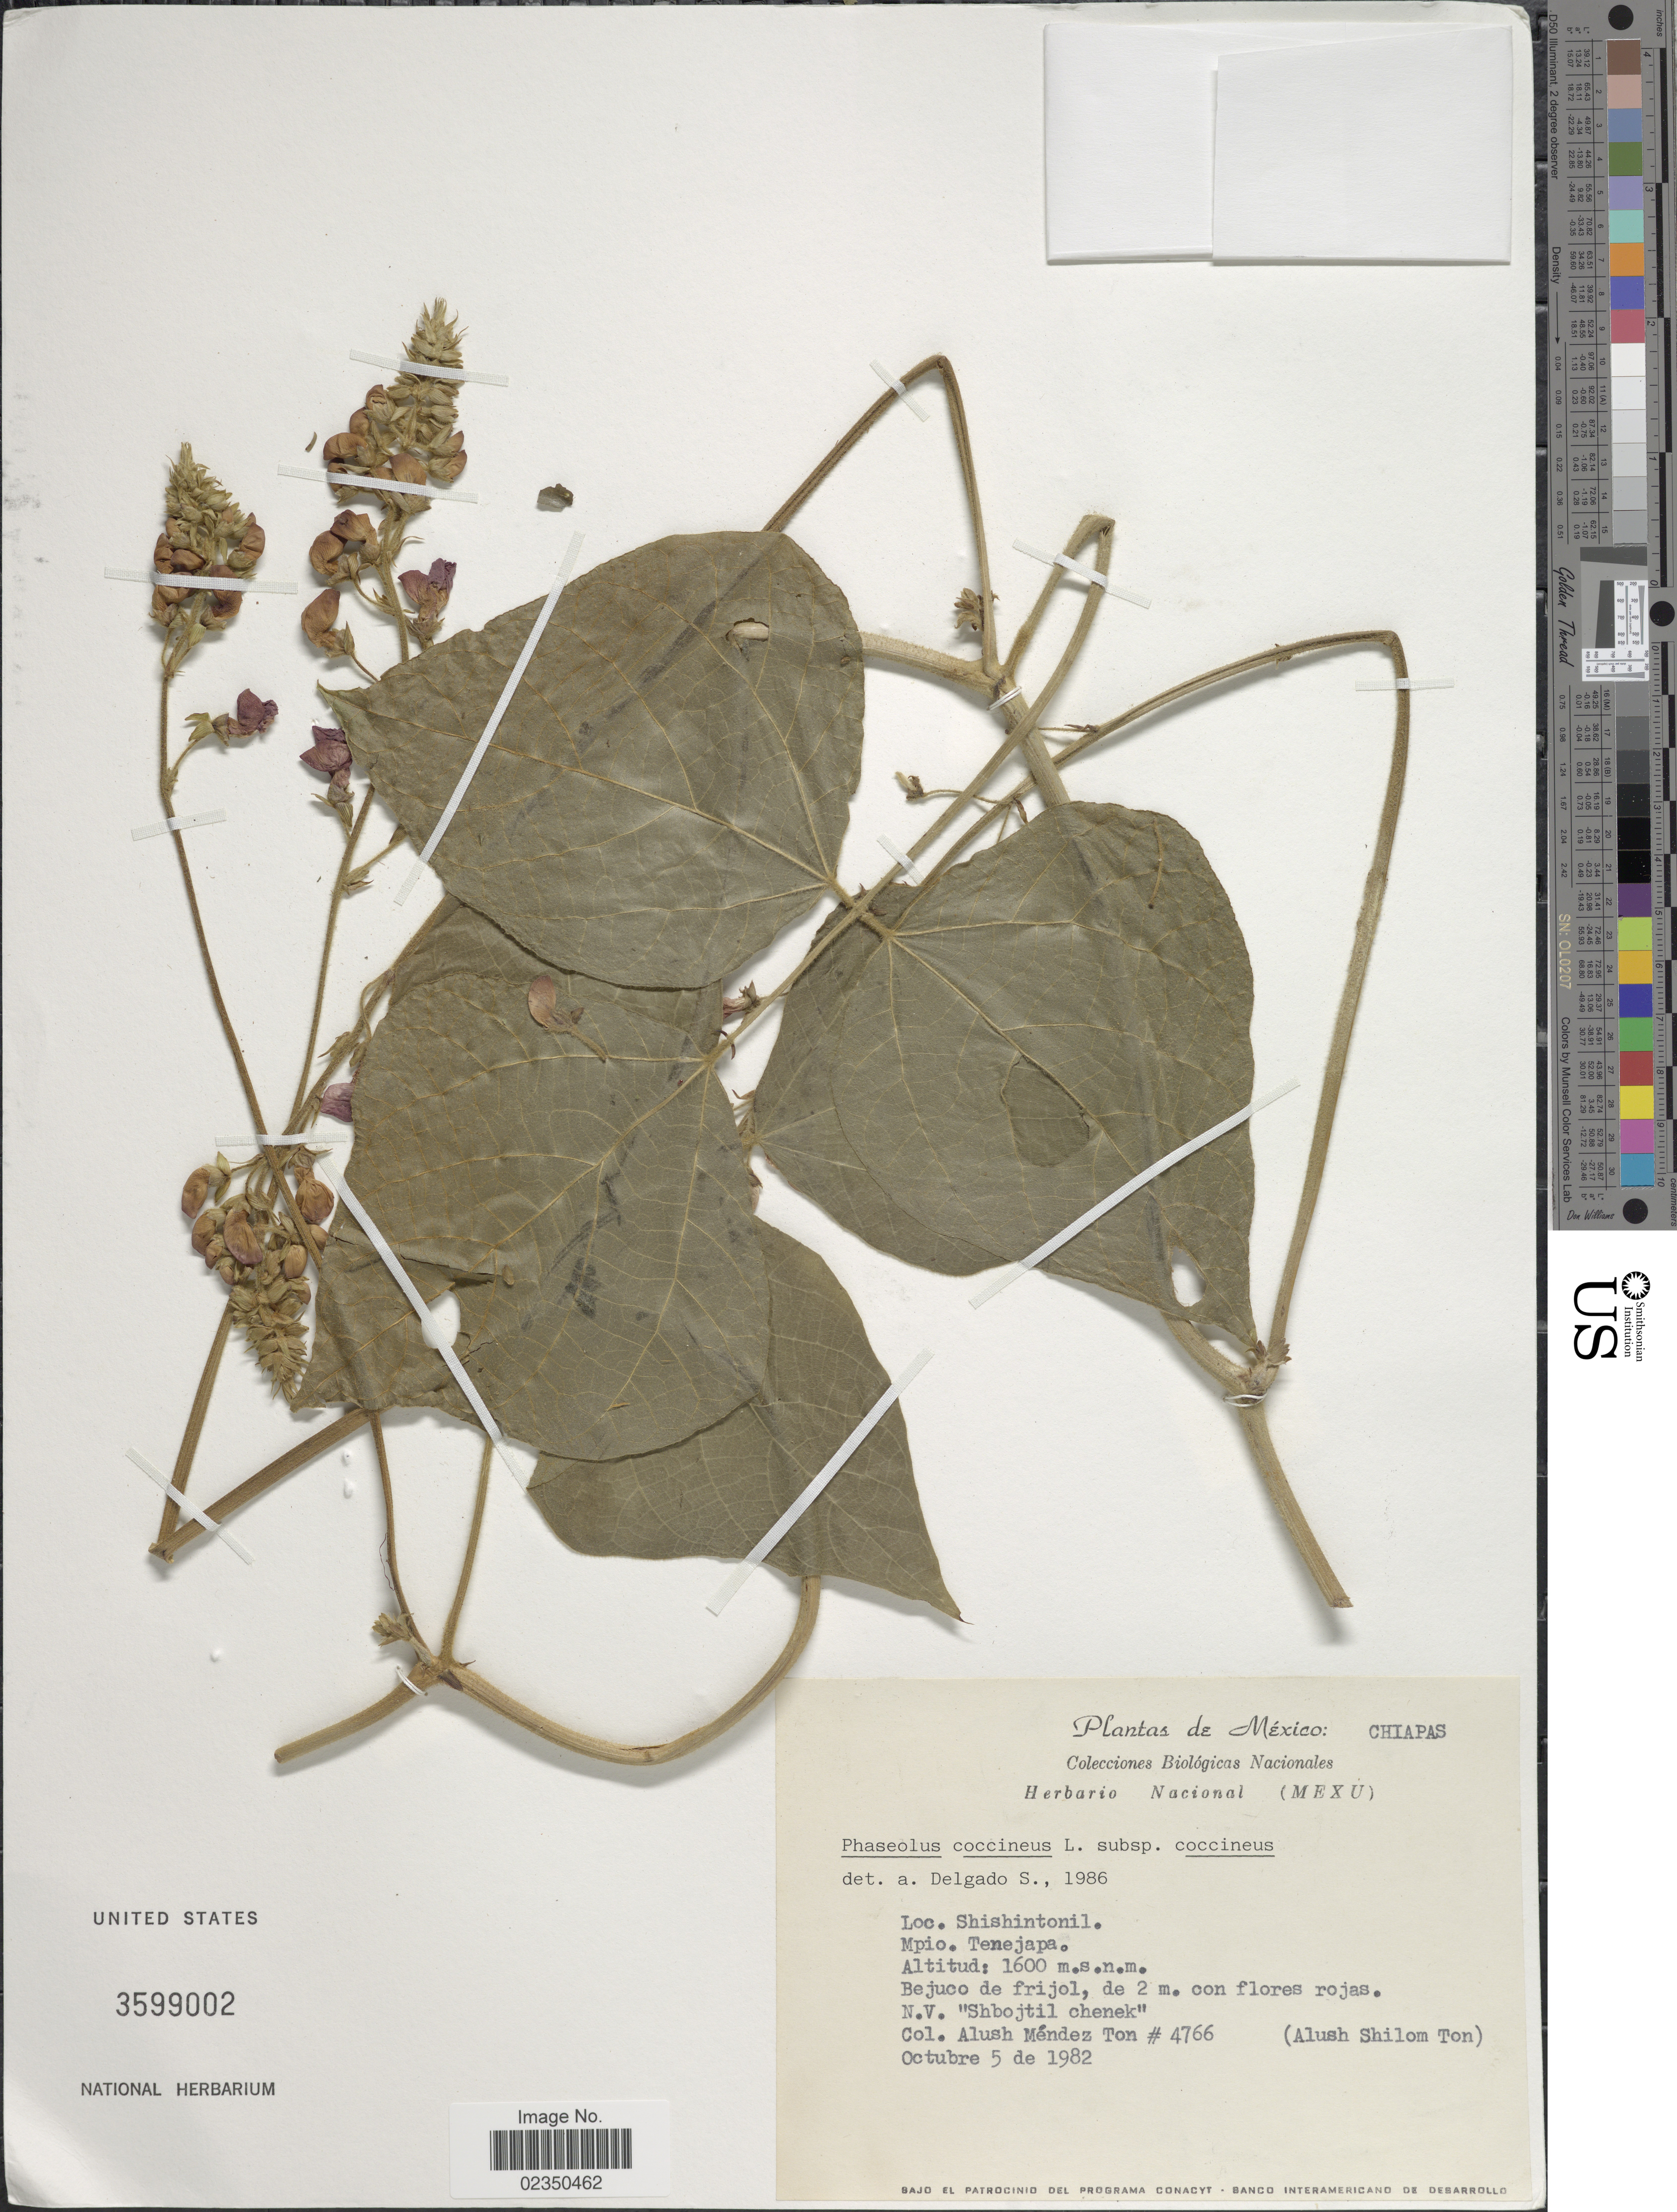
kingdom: Plantae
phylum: Tracheophyta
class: Magnoliopsida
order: Fabales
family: Fabaceae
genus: Phaseolus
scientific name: Phaseolus coccineus var. coccineus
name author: L.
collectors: A. M. Ton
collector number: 4766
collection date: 1982-10-05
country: Mexico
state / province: Chiapas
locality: Shishintonil, Mpio. Tenejapa.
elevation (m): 1600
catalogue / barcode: US 3599002